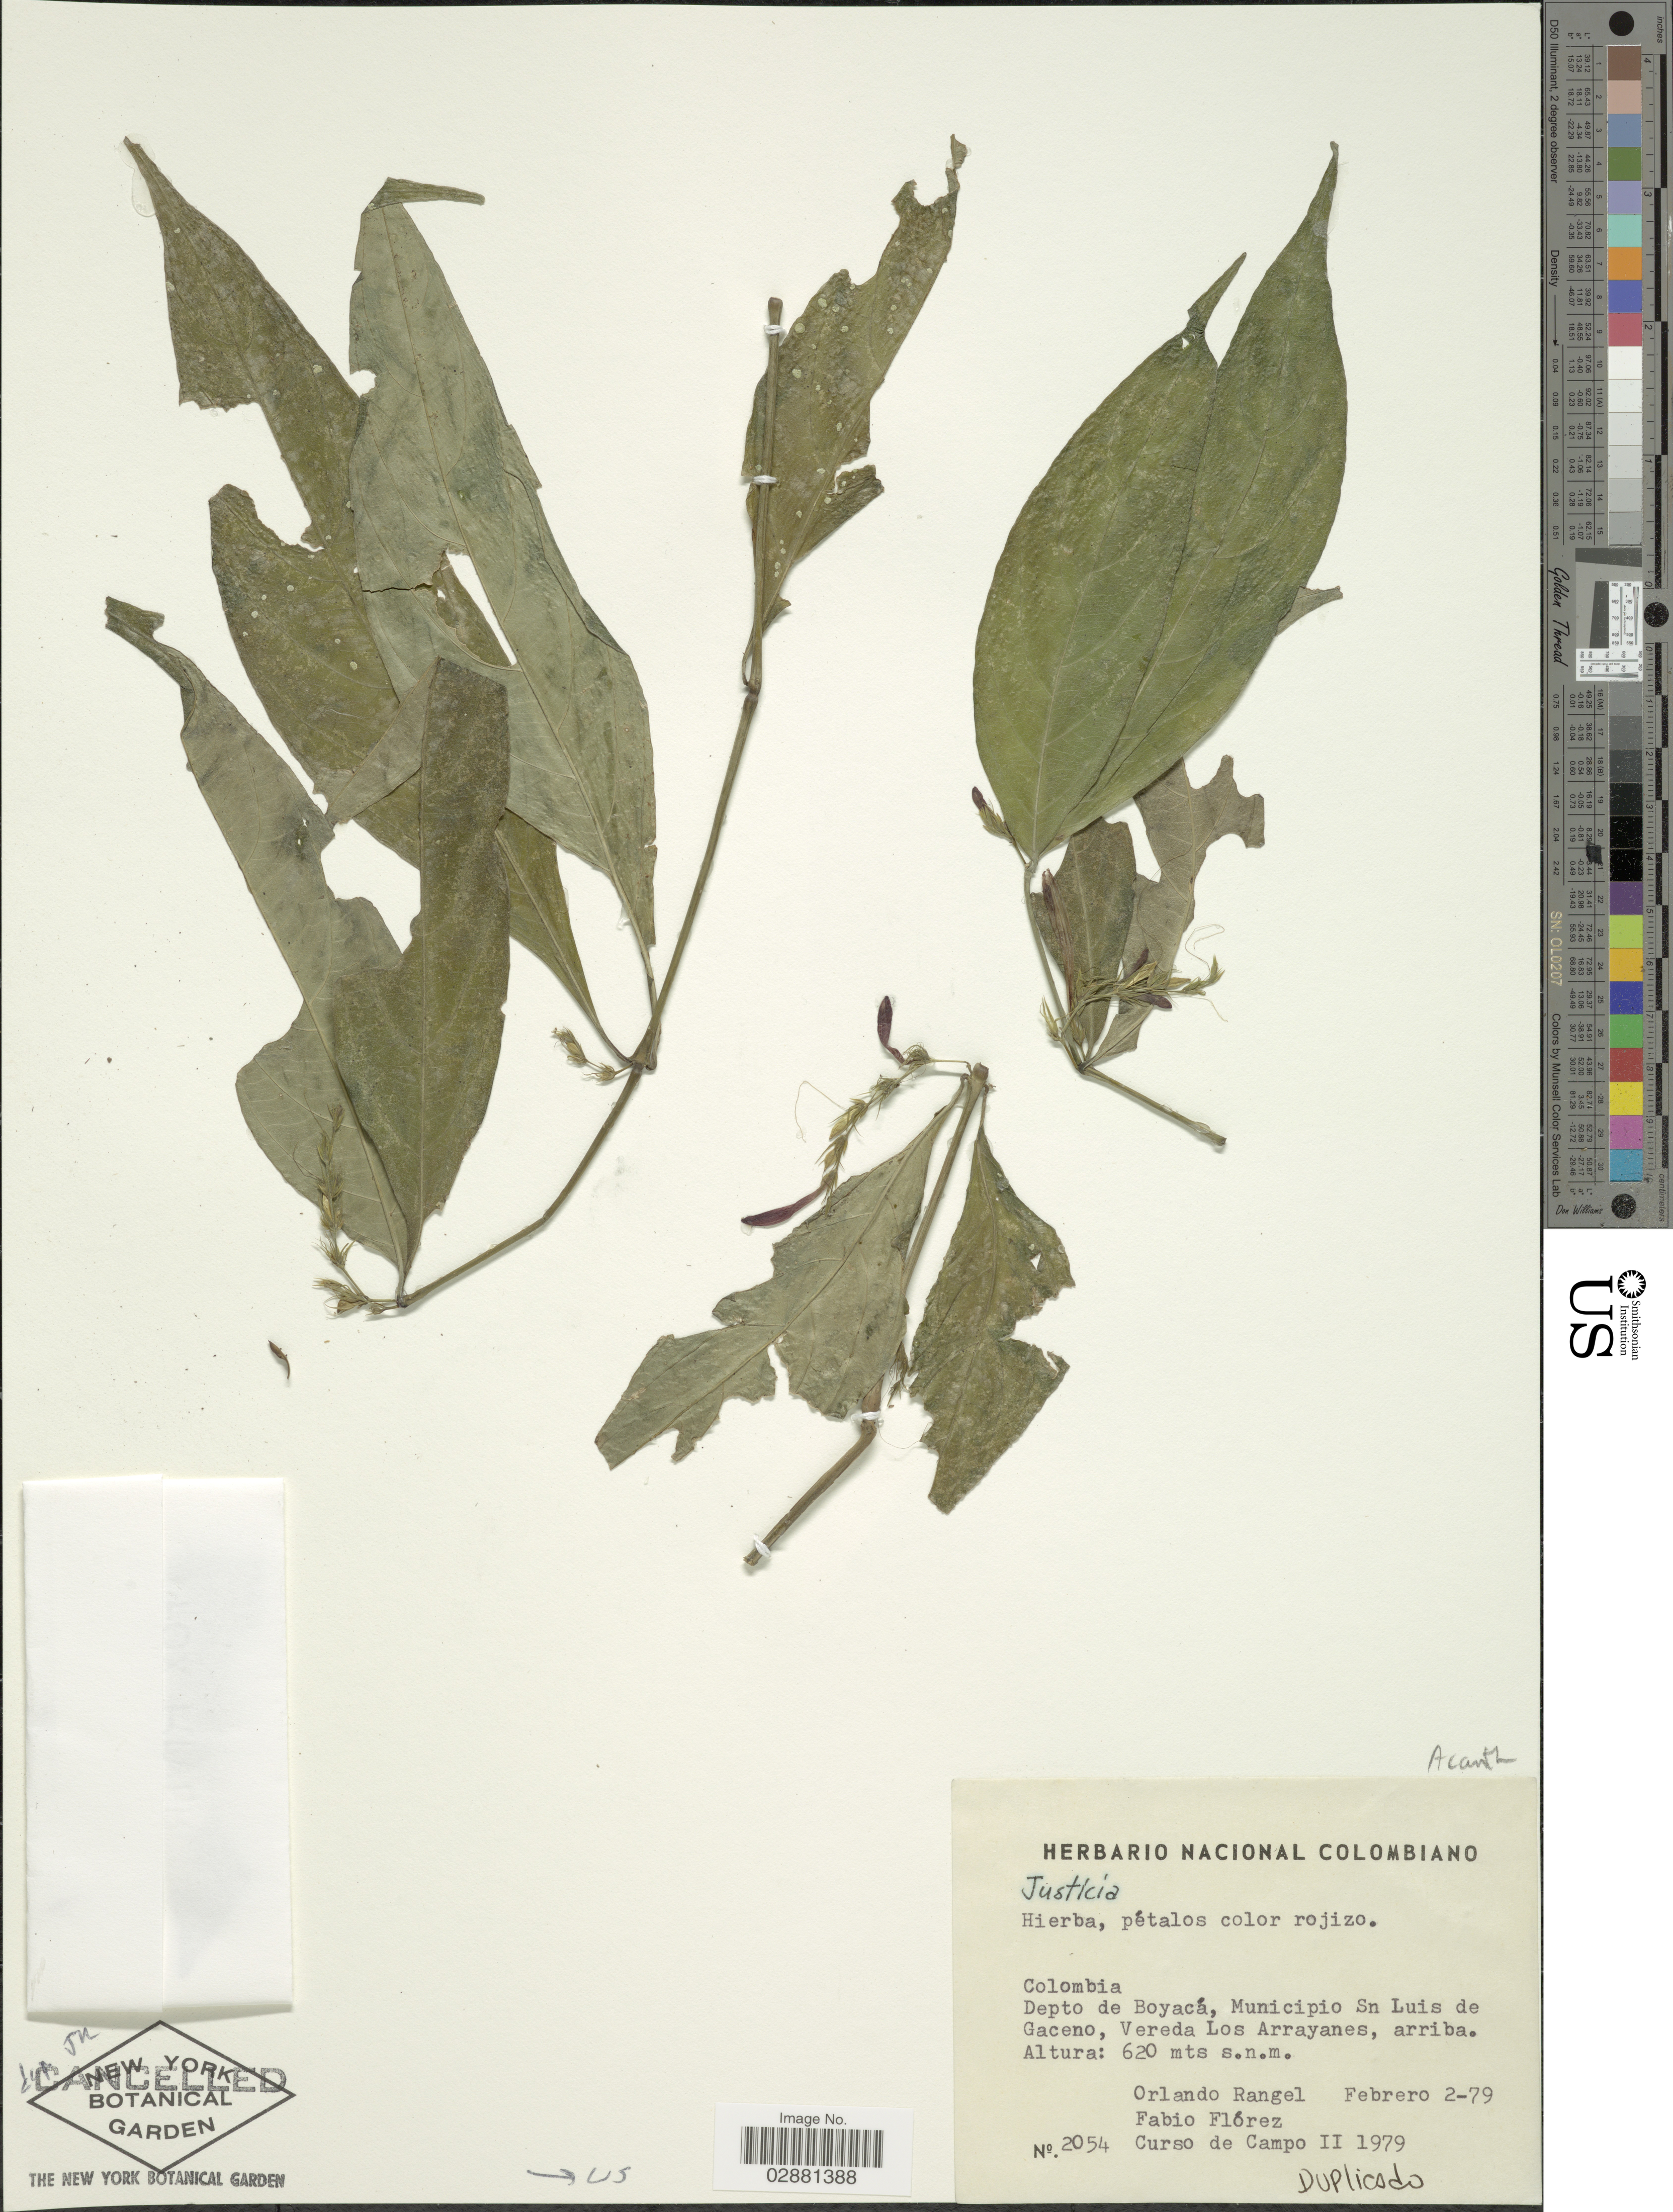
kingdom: Plantae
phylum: Tracheophyta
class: Magnoliopsida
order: Lamiales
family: Acanthaceae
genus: Justicia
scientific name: Justicia sp.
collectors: O. Rangel, F. Florez & Curso de Campo 2-1979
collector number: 2054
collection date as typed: Transcribed d/m/y: 2/2/79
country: Colombia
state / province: Boyacá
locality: Depto de Boyacá, Municipio Sn Luis de Gaceno, Vereda Los Arrayanes, arriba.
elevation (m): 620